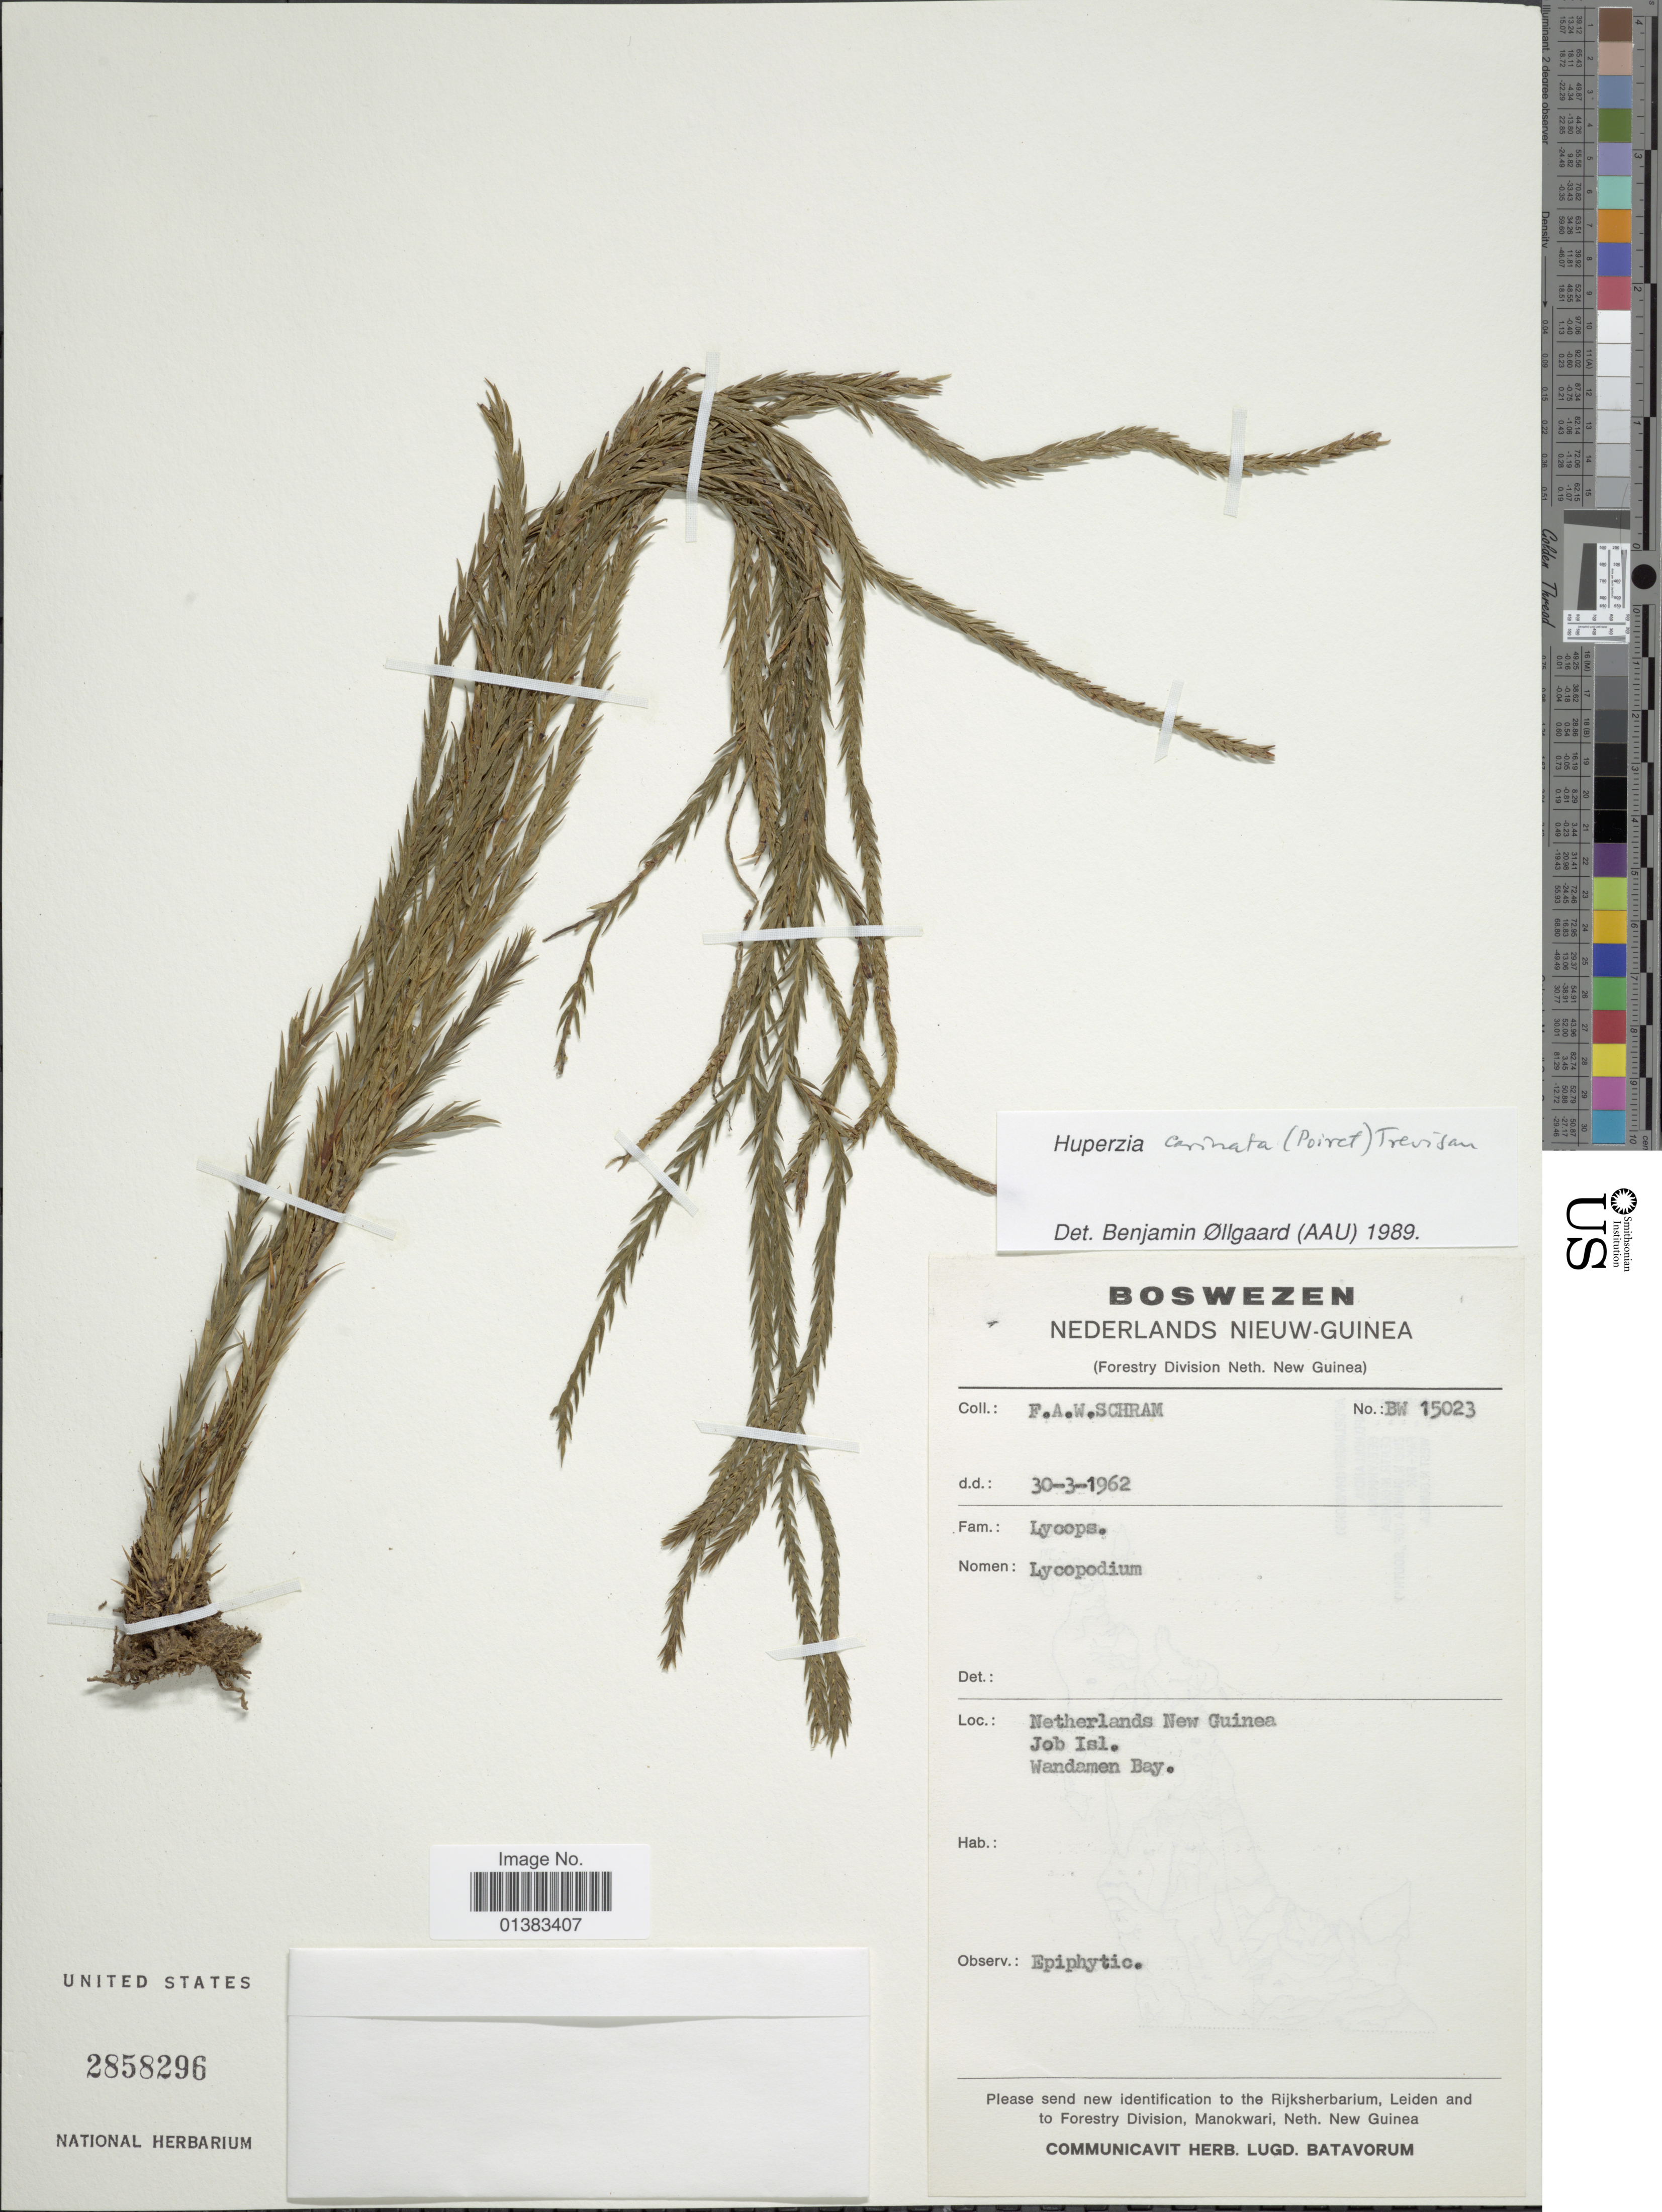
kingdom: Plantae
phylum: Tracheophyta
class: Lycopodiopsida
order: Lycopodiales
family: Lycopodiaceae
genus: Phlegmariurus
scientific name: Phlegmariurus carinatus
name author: (Desv.) Ching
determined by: Field, A. R.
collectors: F.A.W. Schram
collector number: BW 15023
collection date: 1962-03-30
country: Indonesia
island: New Guinea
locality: Netherlands New Guinea, Job Isl. Wandamen Bay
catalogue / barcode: US 2858296